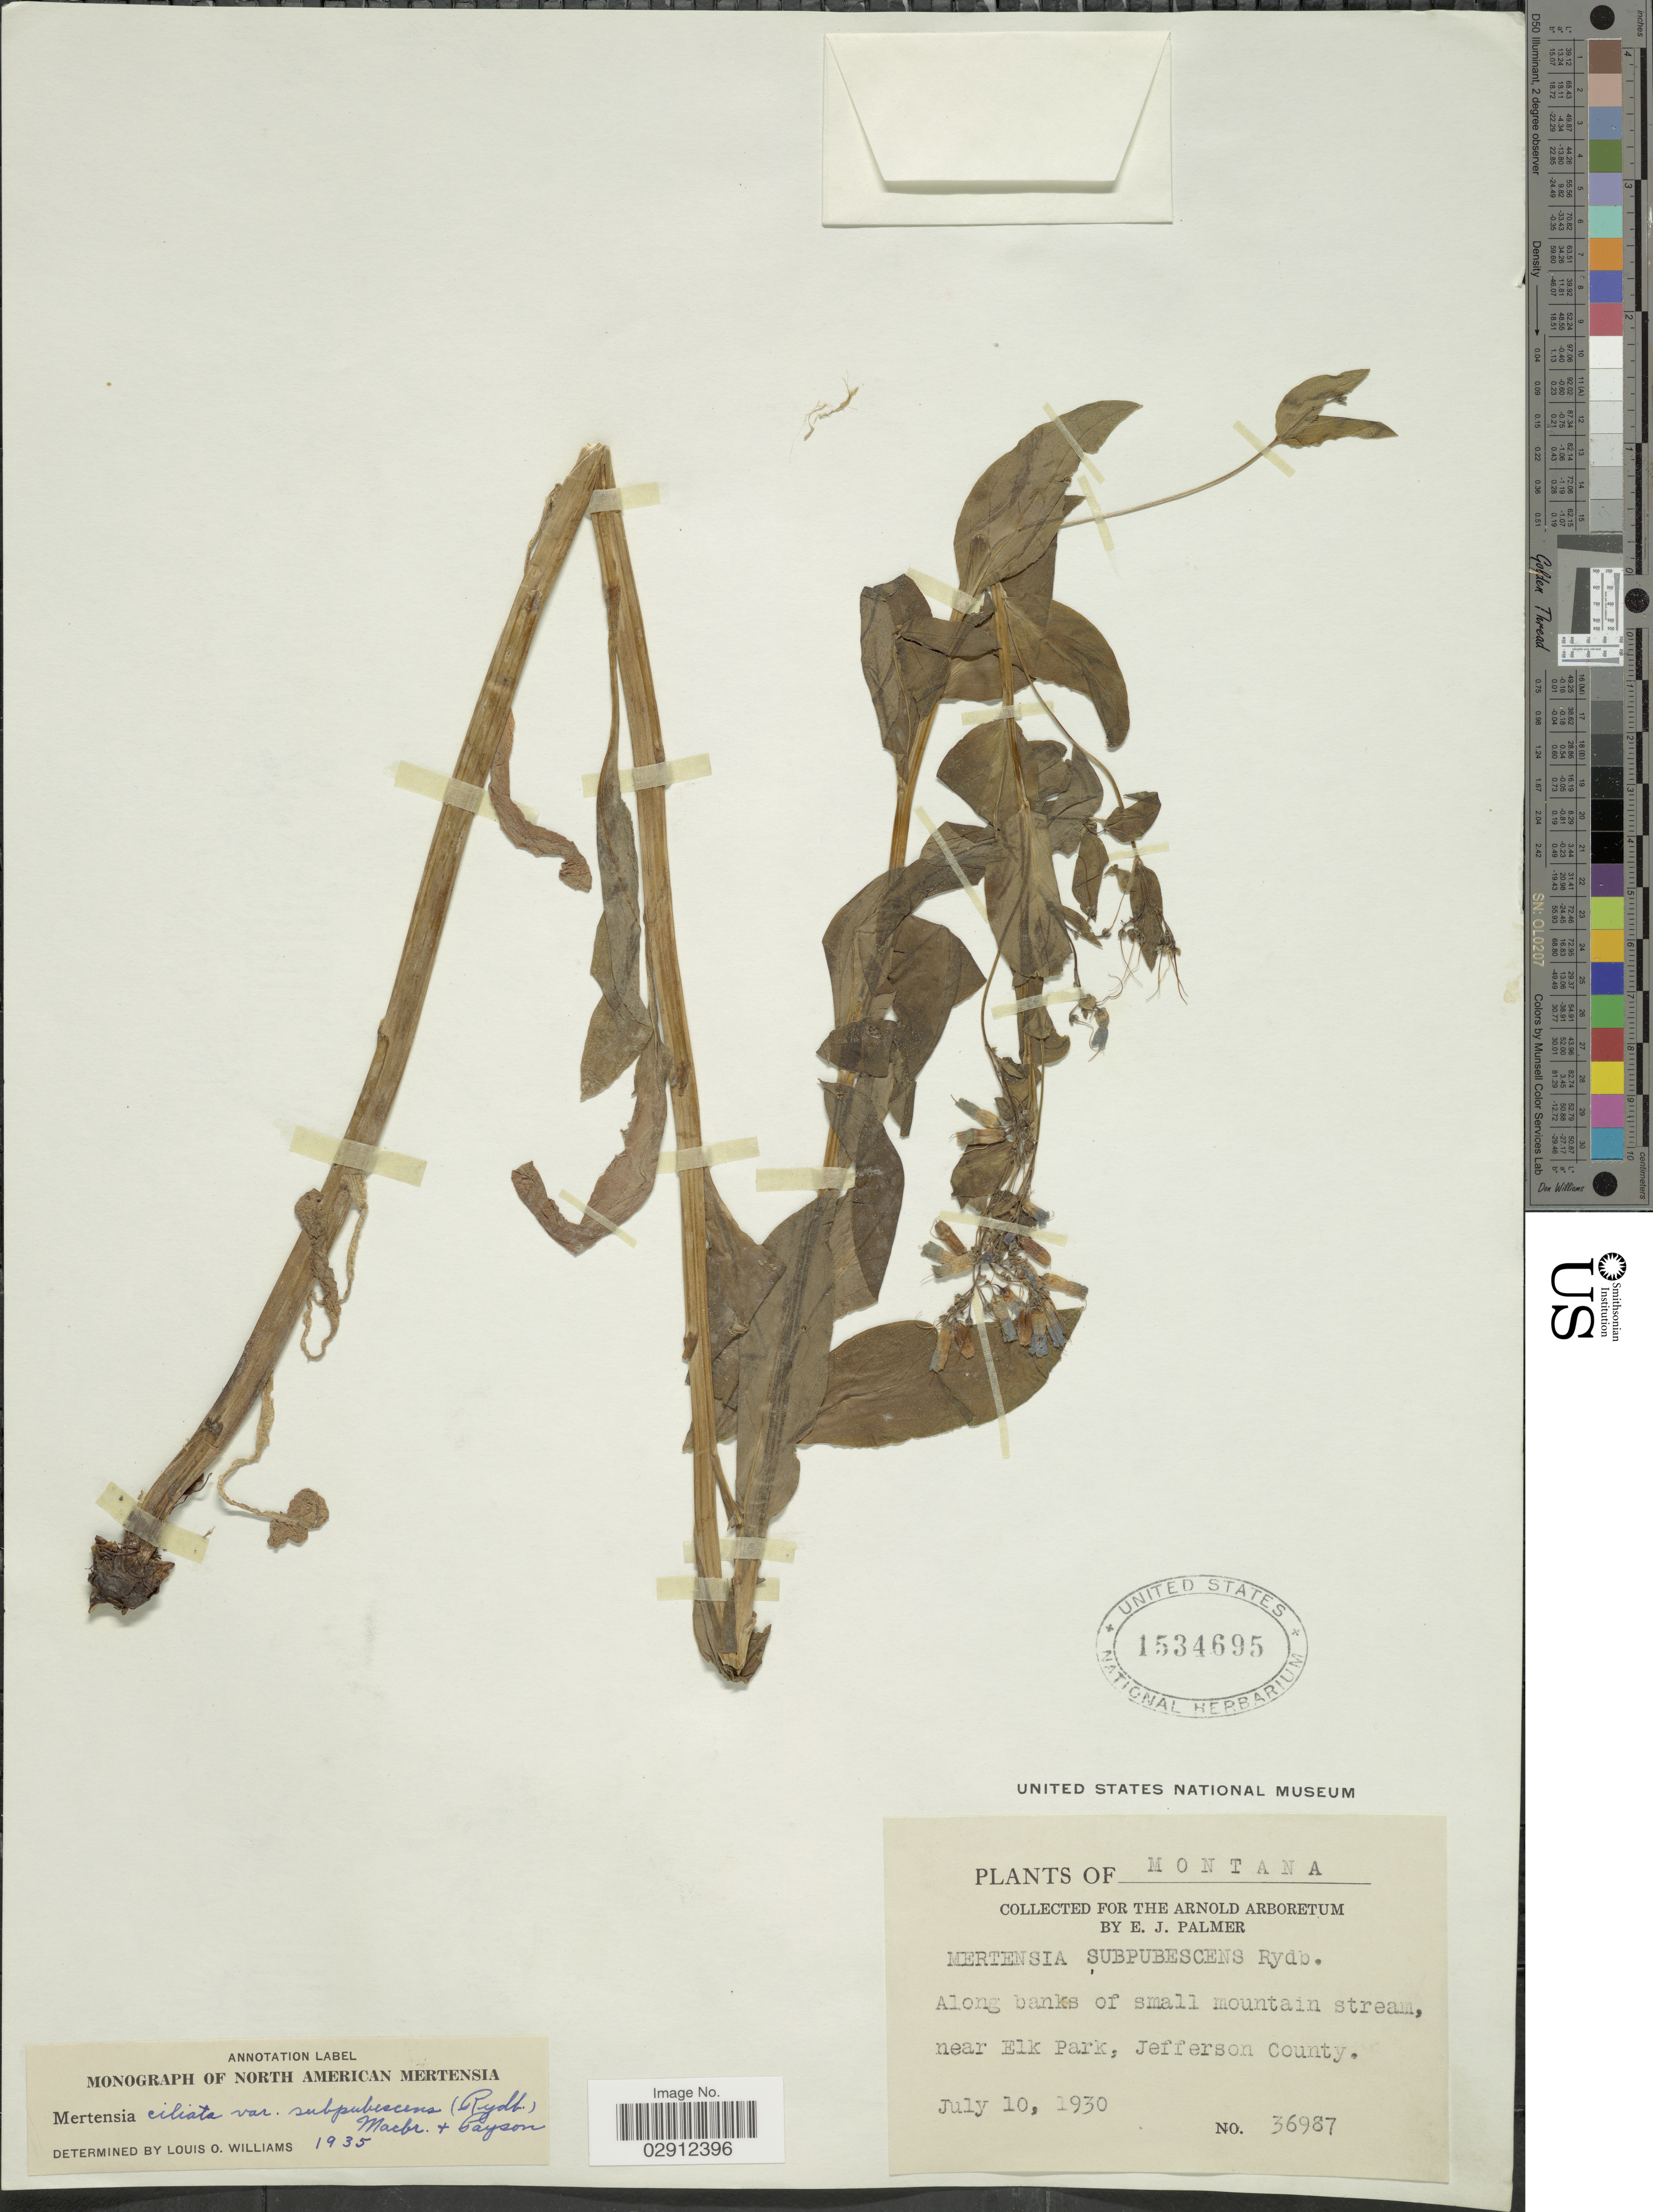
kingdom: Plantae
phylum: Tracheophyta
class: Magnoliopsida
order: Boraginales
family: Boraginaceae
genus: Mertensia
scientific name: Mertensia ciliata var. subpubescens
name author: (Rydb.) J.F. Macbr. & Payson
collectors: E. J. Palmer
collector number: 36987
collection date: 1930-07-10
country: United States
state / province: Montana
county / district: Jefferson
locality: Along banks of small mountain stream, near Elk Park.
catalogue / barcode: US 1534695